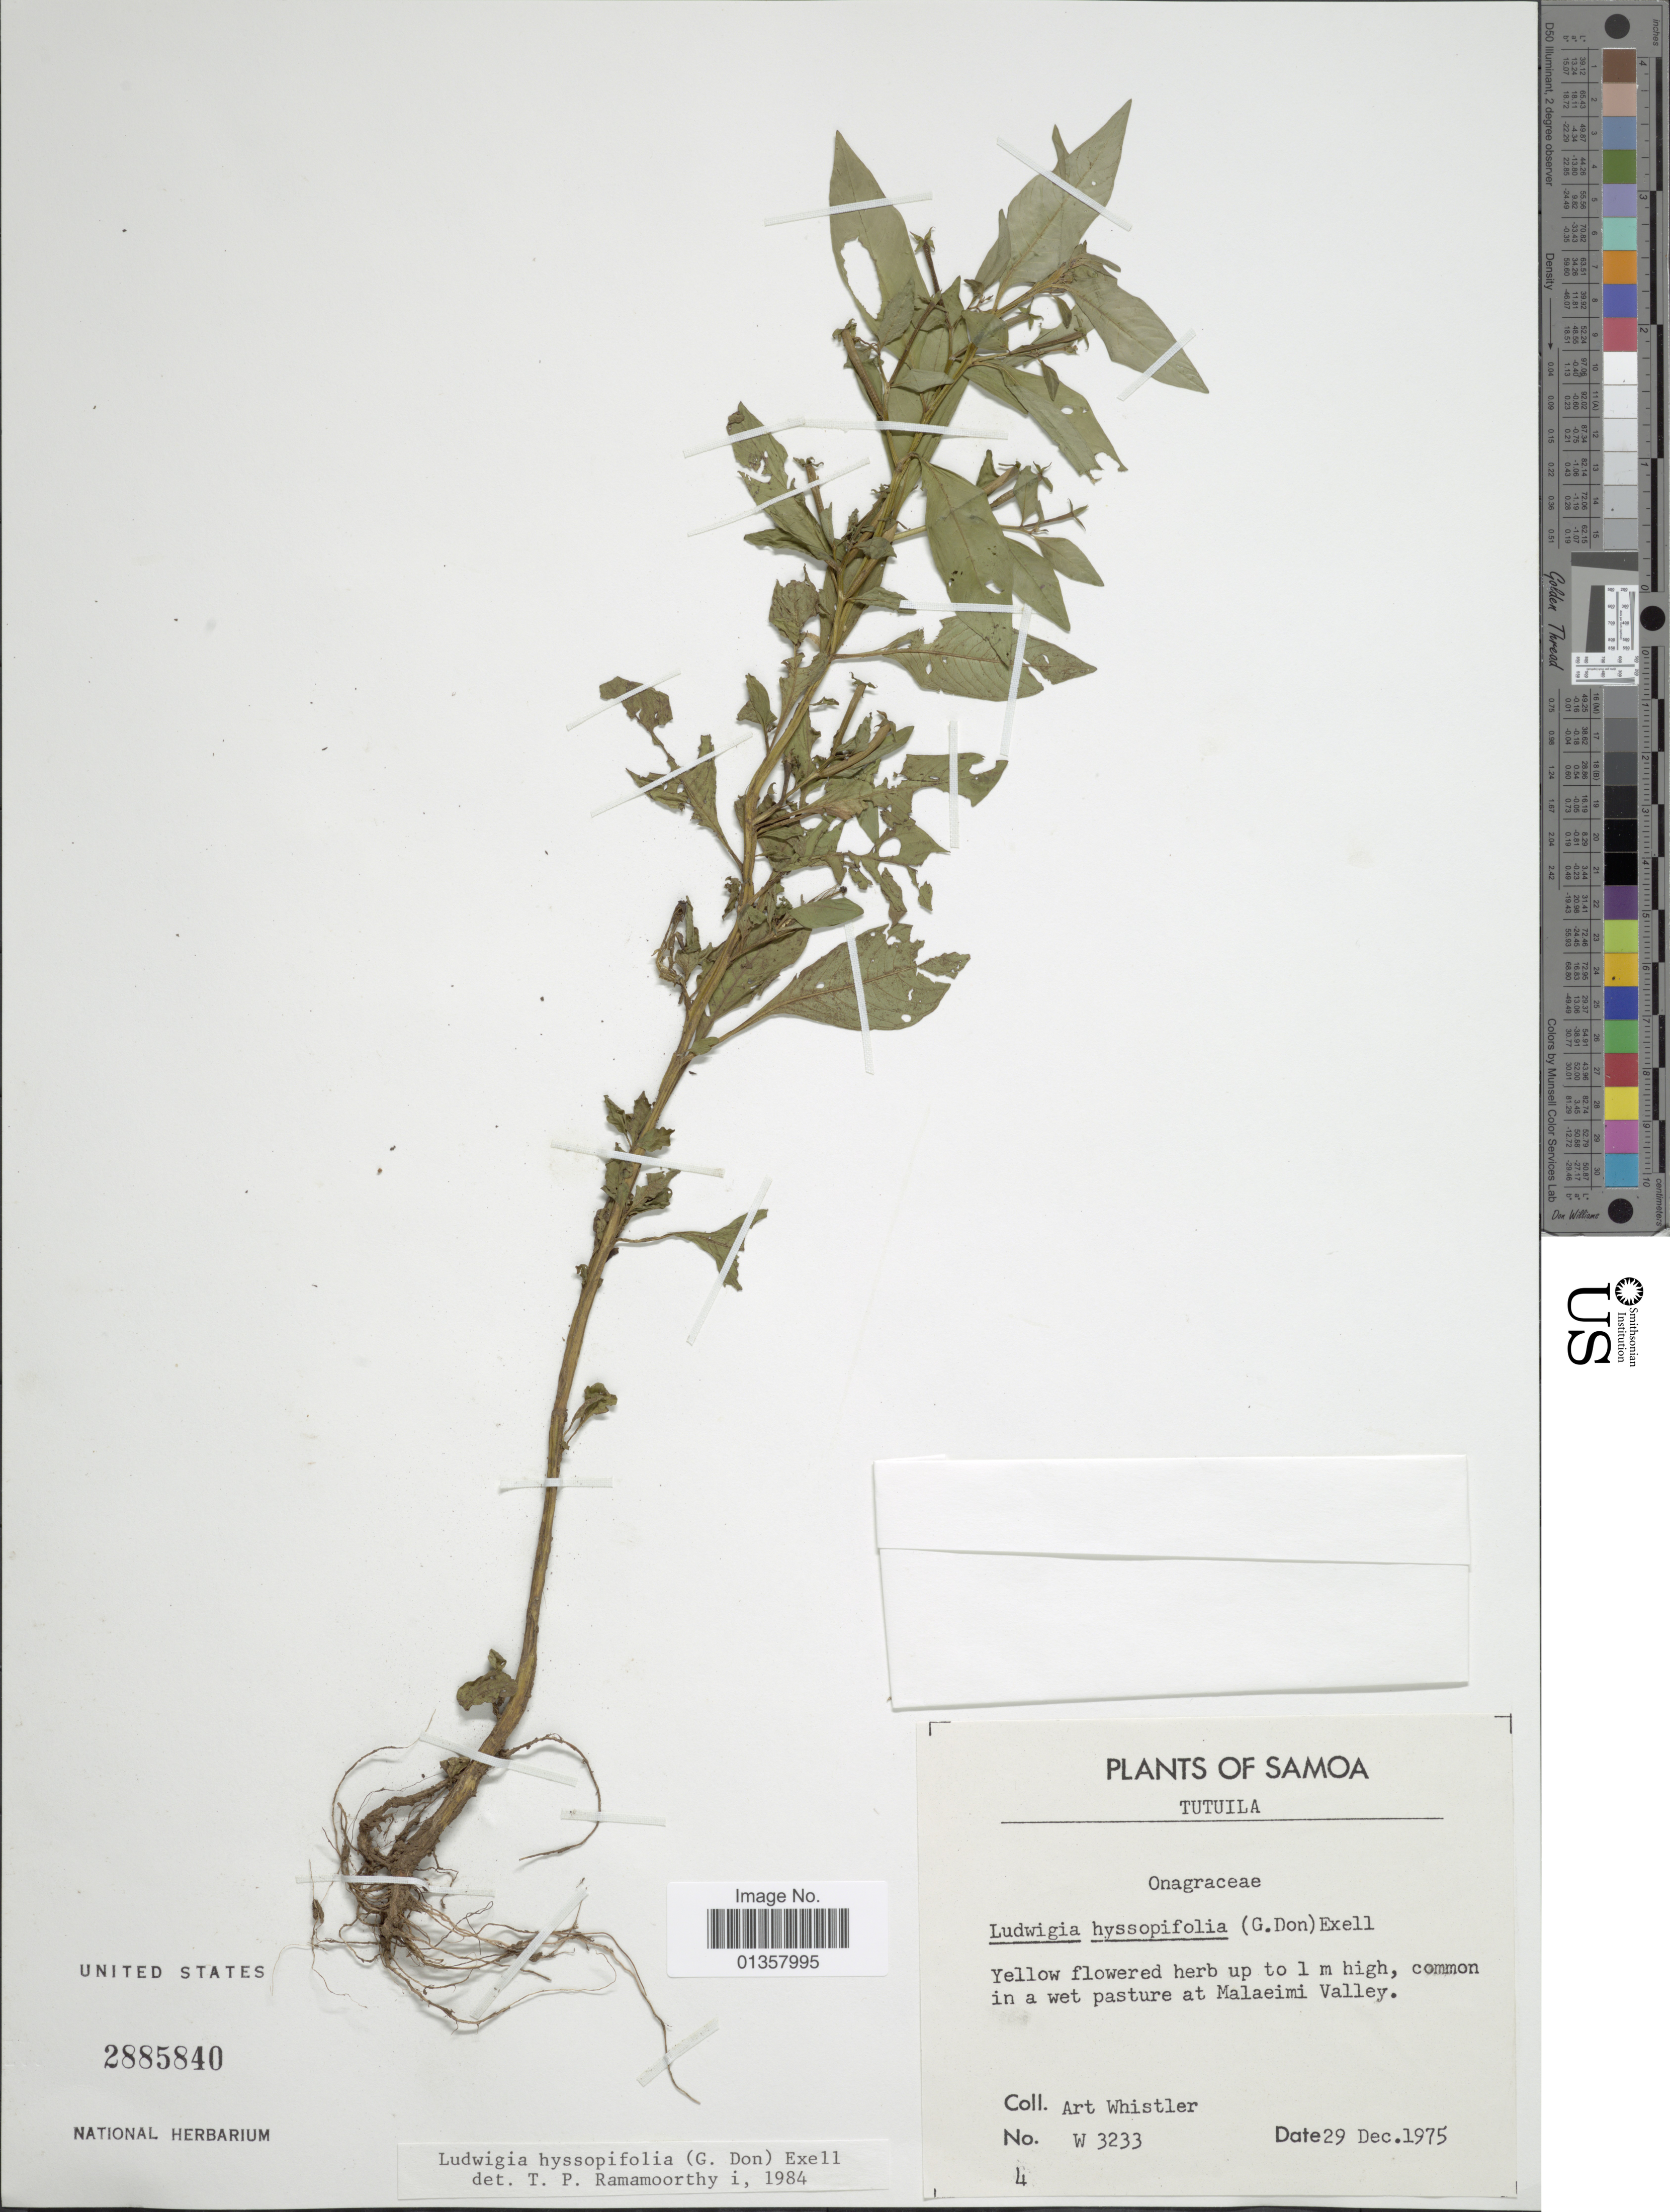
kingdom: Plantae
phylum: Tracheophyta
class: Magnoliopsida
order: Myrtales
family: Onagraceae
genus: Ludwigia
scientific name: Ludwigia hyssopifolia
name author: (G. Don) Exell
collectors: A. Whistler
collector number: W3233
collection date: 1975-12-29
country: American Samoa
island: Tutuila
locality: at Malaeimi Valley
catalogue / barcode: US 2885840